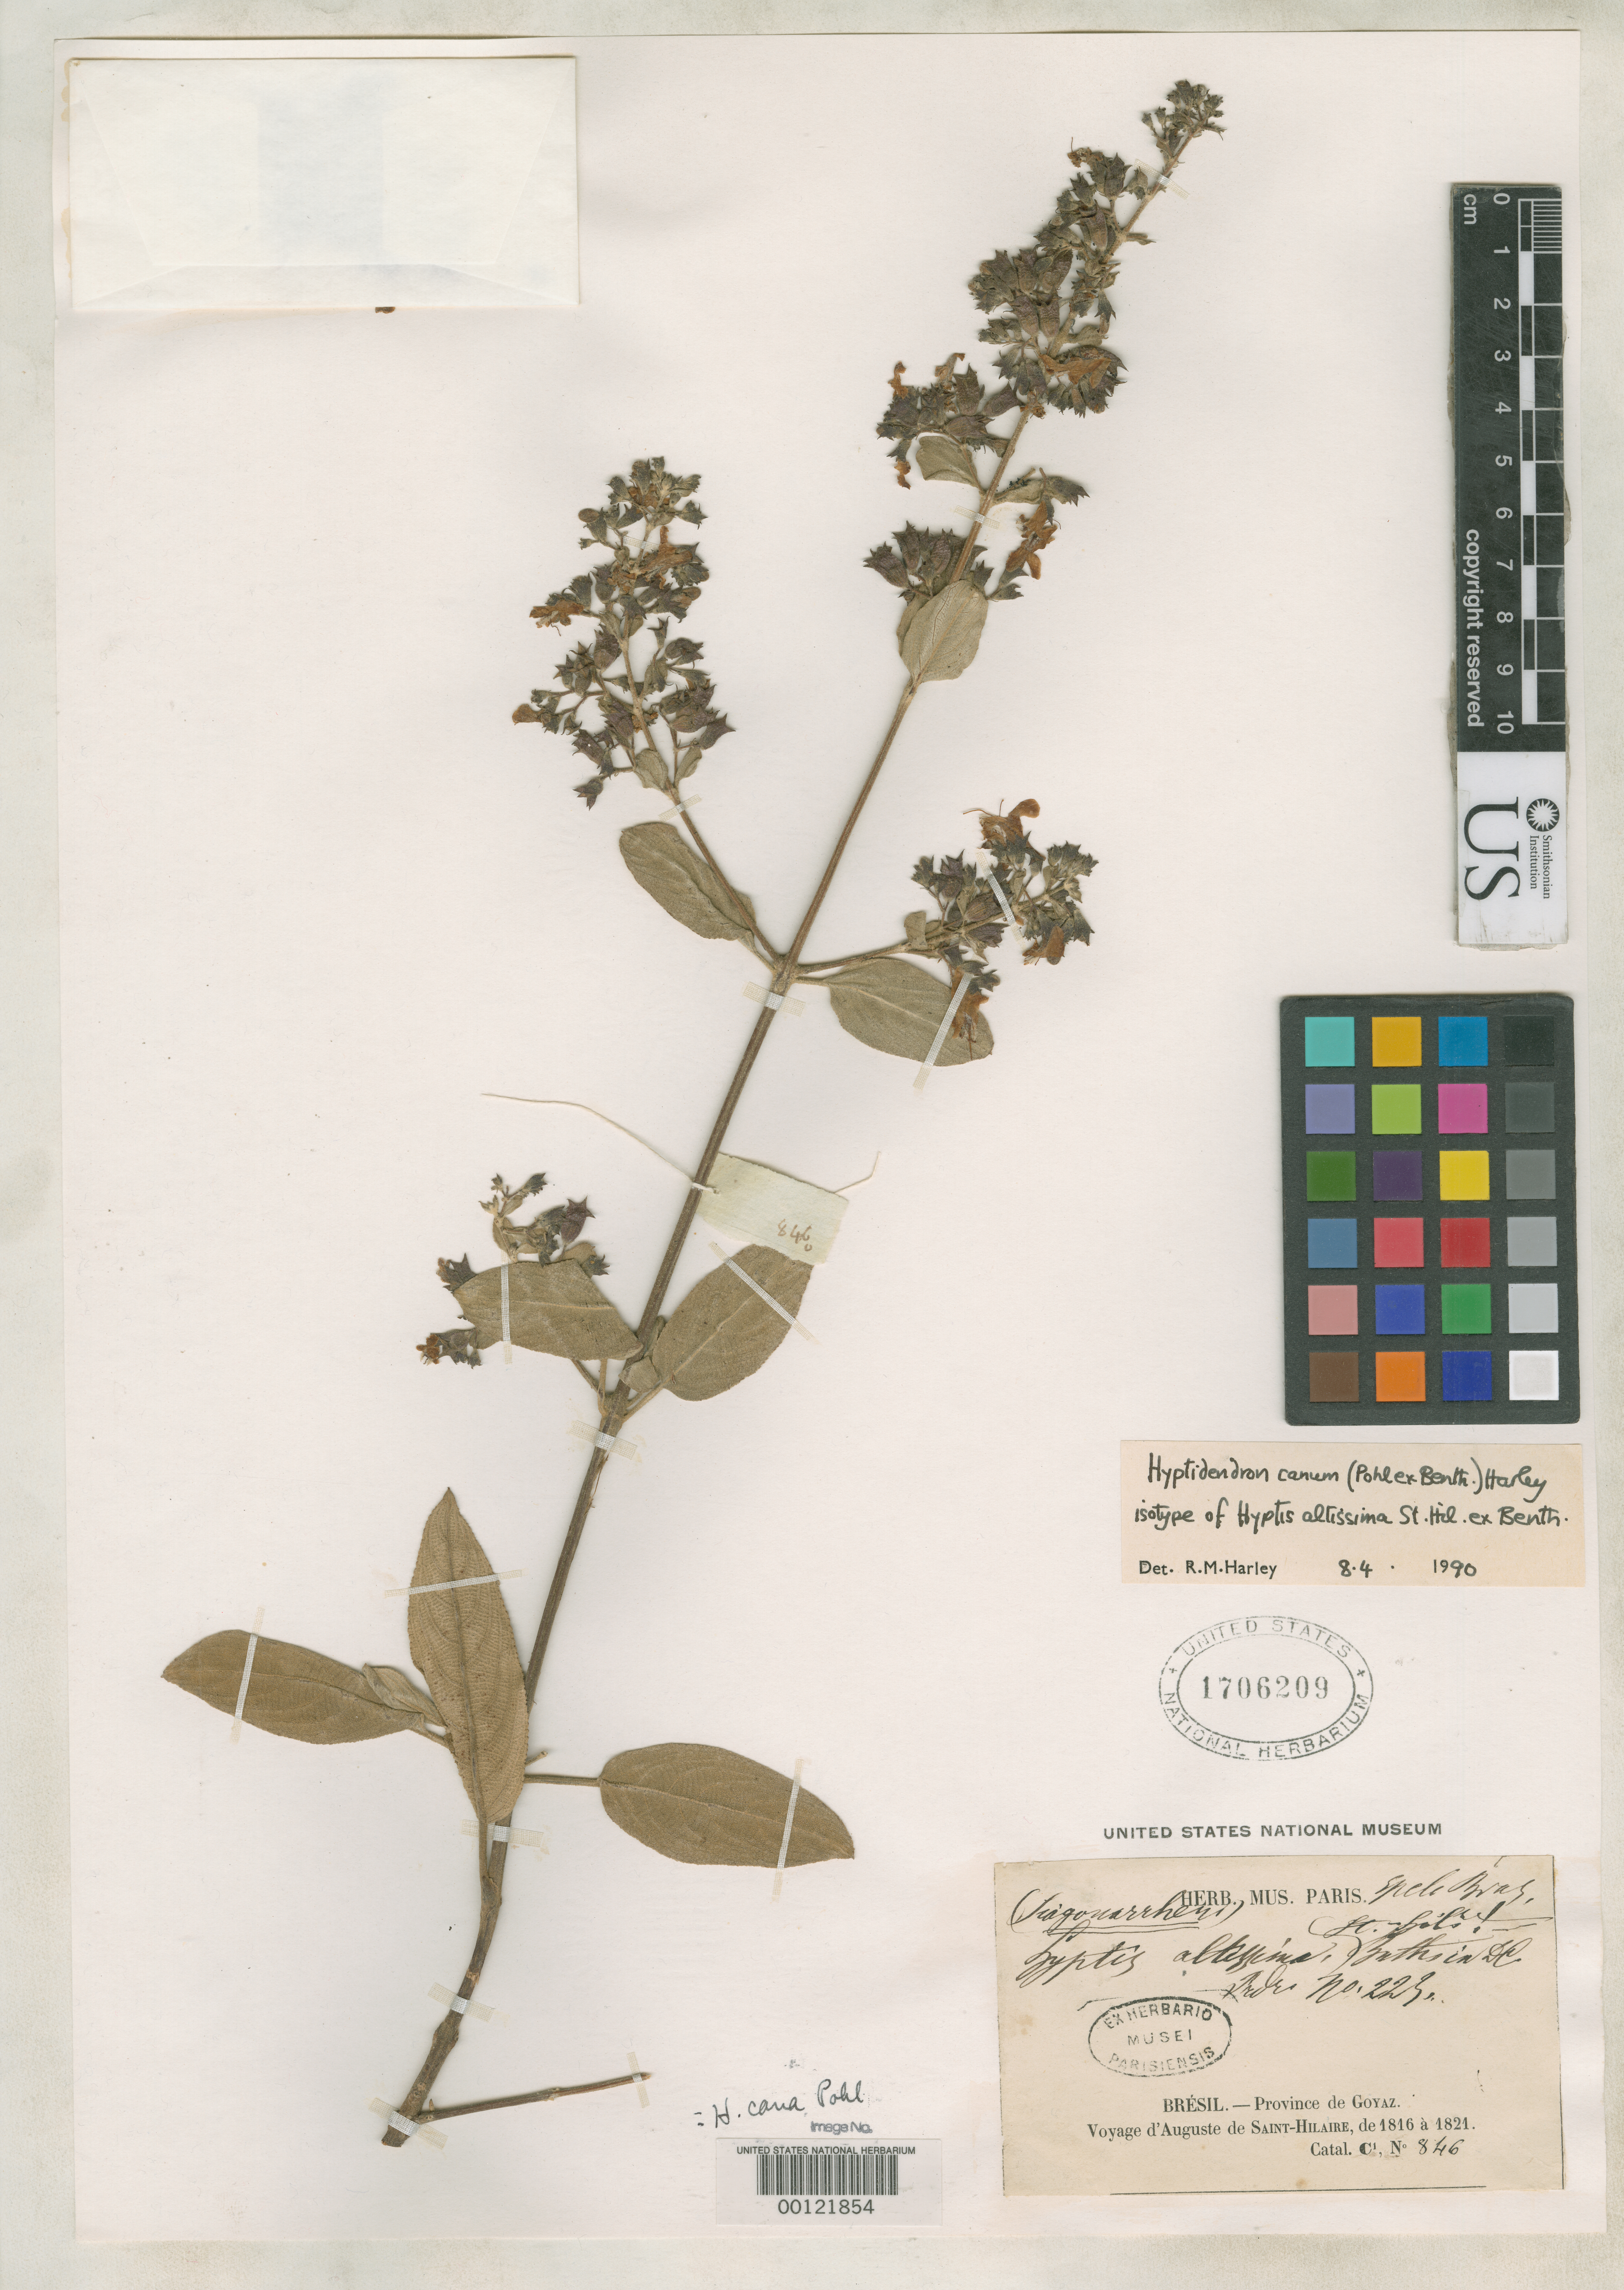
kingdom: Plantae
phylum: Tracheophyta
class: Magnoliopsida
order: Lamiales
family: Lamiaceae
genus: Hyptis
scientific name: Hyptis altissima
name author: A. St.-Hil. ex Benth.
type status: Isotype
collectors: A. F. C. P. de Saint-Hilaire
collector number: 846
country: Brazil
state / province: Goiás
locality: Inter Porto Imperial et Lunie, ad flum Tocantins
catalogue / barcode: US 1706209